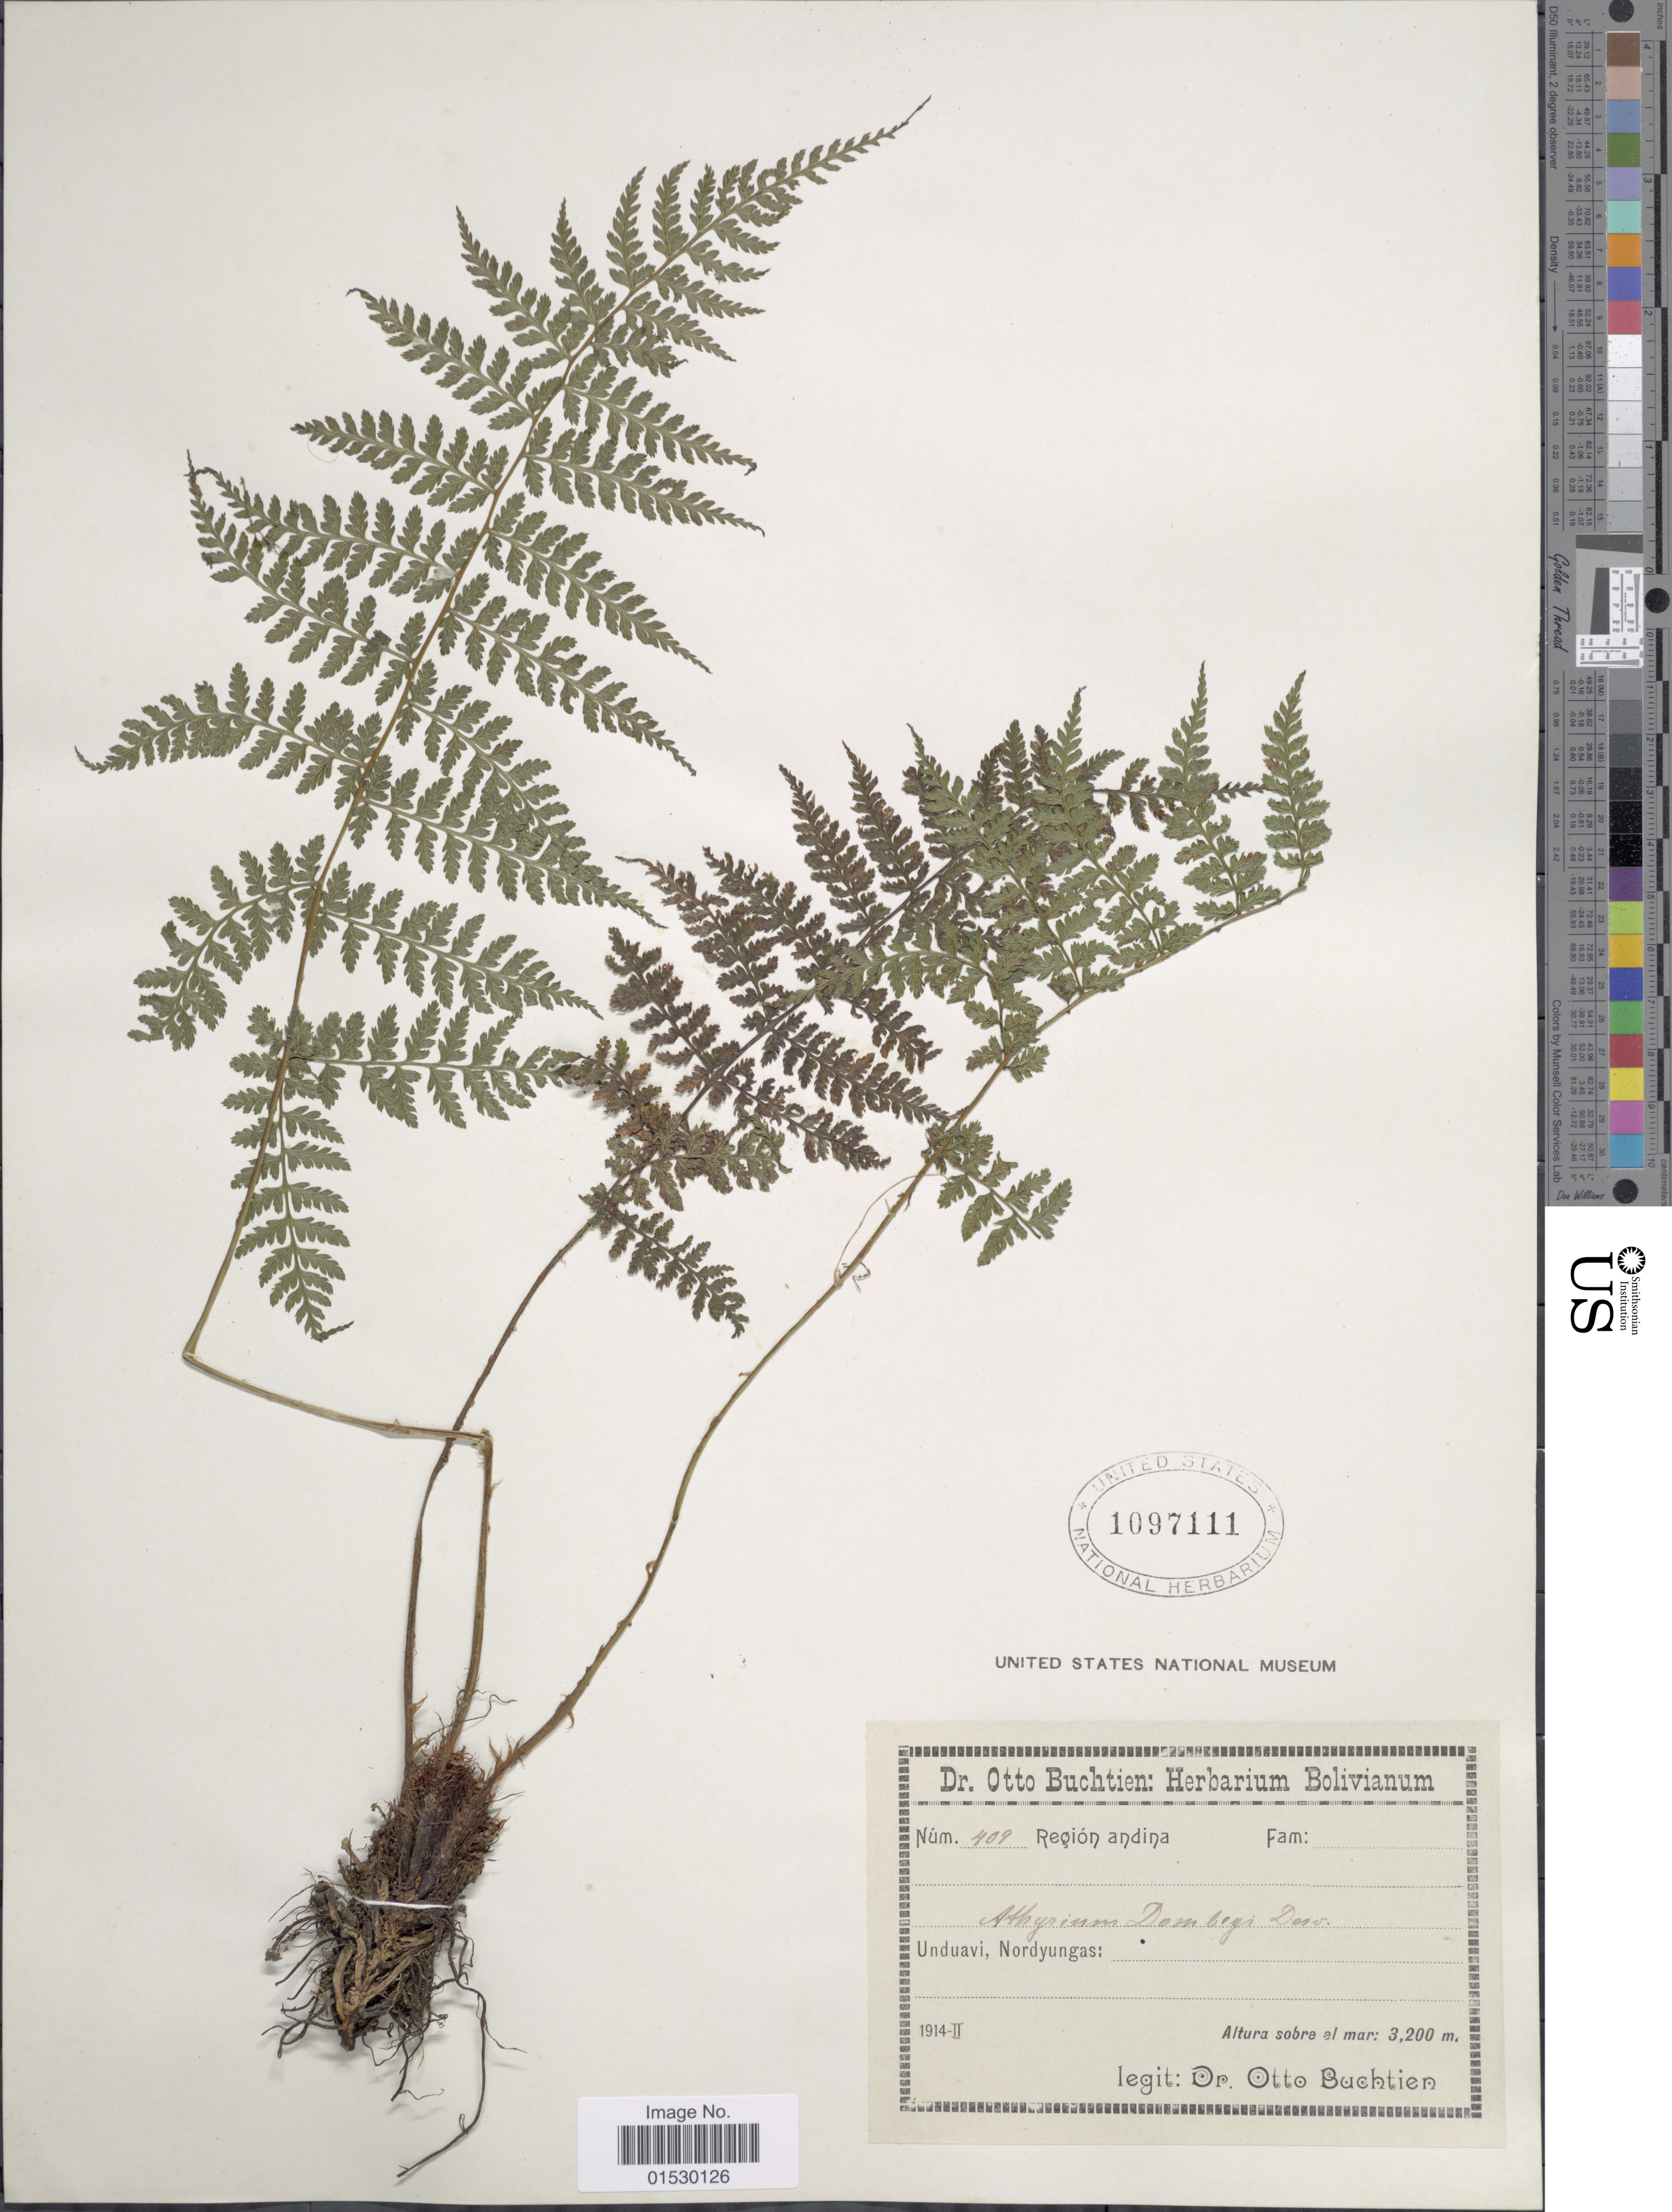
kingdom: Plantae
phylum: Tracheophyta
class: Polypodiopsida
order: Polypodiales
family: Athyriaceae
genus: Athyrium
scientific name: Athyrium dombei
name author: (Desv.) C. Chr.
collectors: O. Buchtien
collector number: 409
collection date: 1914-02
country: Bolivia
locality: Region Andina, Unduavi, Nordyungas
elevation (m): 3200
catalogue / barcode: US 1097111